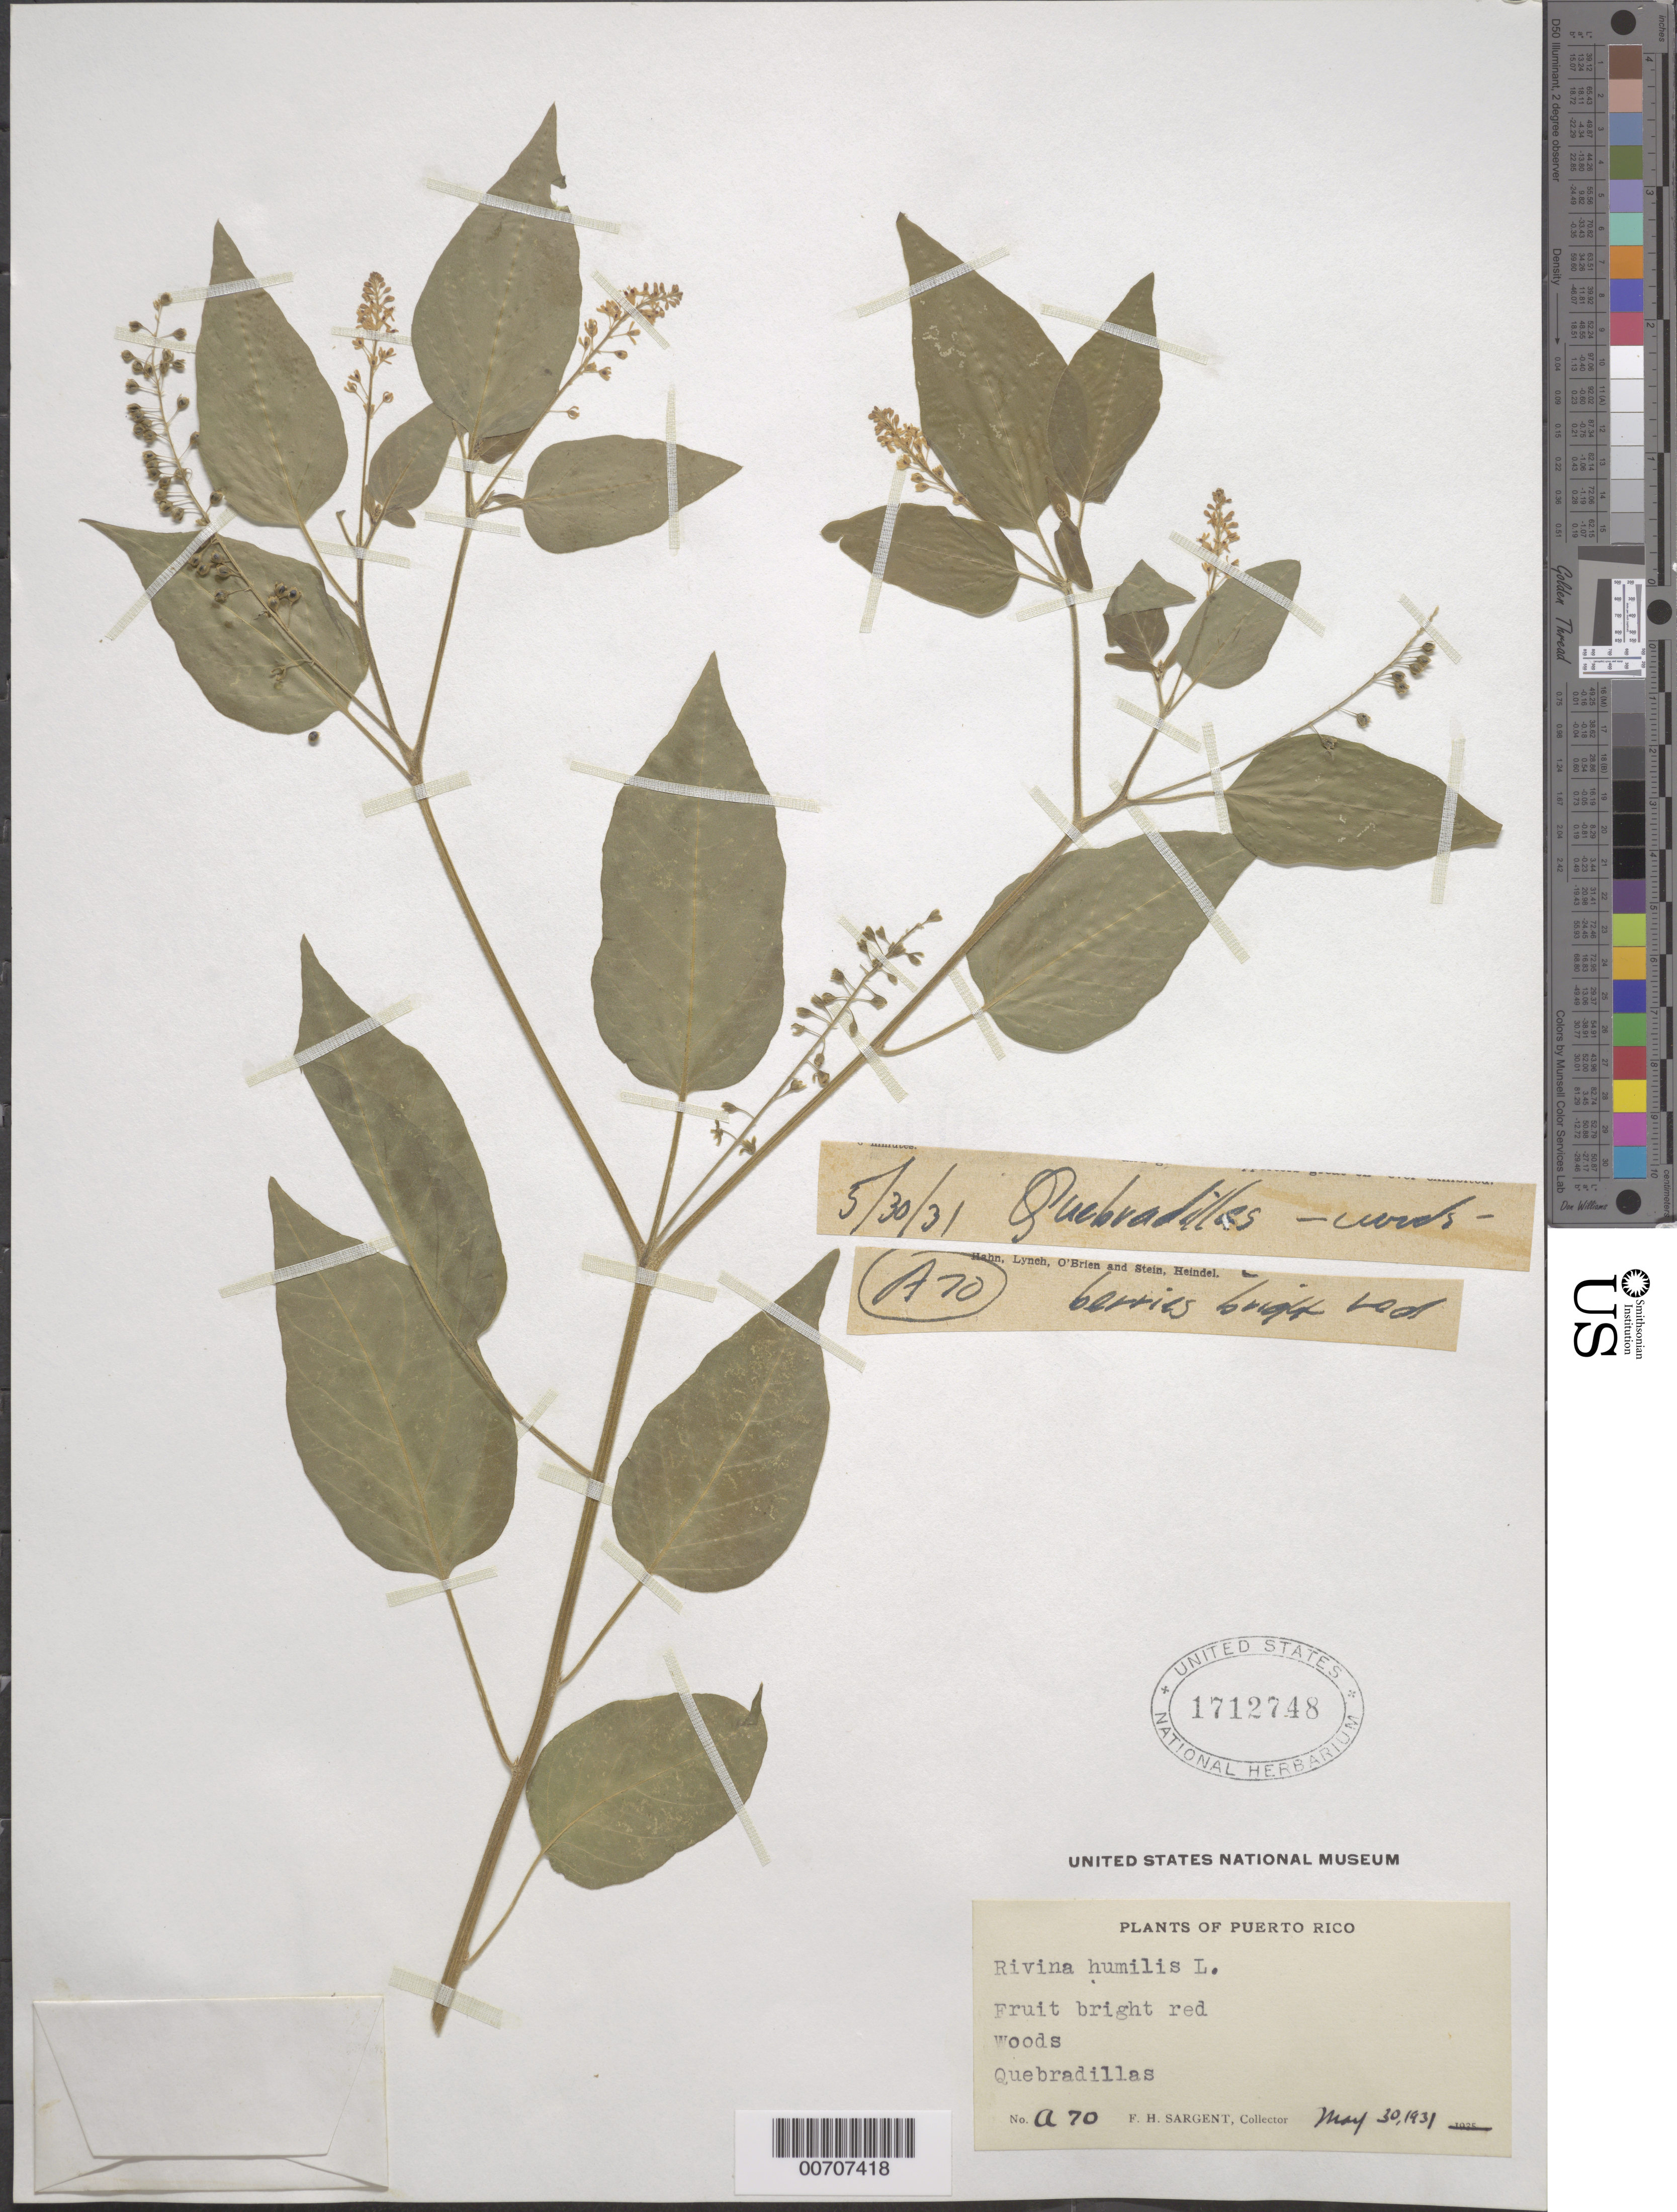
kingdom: Plantae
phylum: Tracheophyta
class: Magnoliopsida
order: Caryophyllales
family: Phytolaccaceae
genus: Rivina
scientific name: Rivina humilis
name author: L.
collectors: F. H. Sargent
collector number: A 70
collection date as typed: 30 May 1931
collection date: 1931-05-30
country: Puerto Rico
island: Greater Antilles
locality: Quebradillas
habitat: Woods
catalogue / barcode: US 1712748